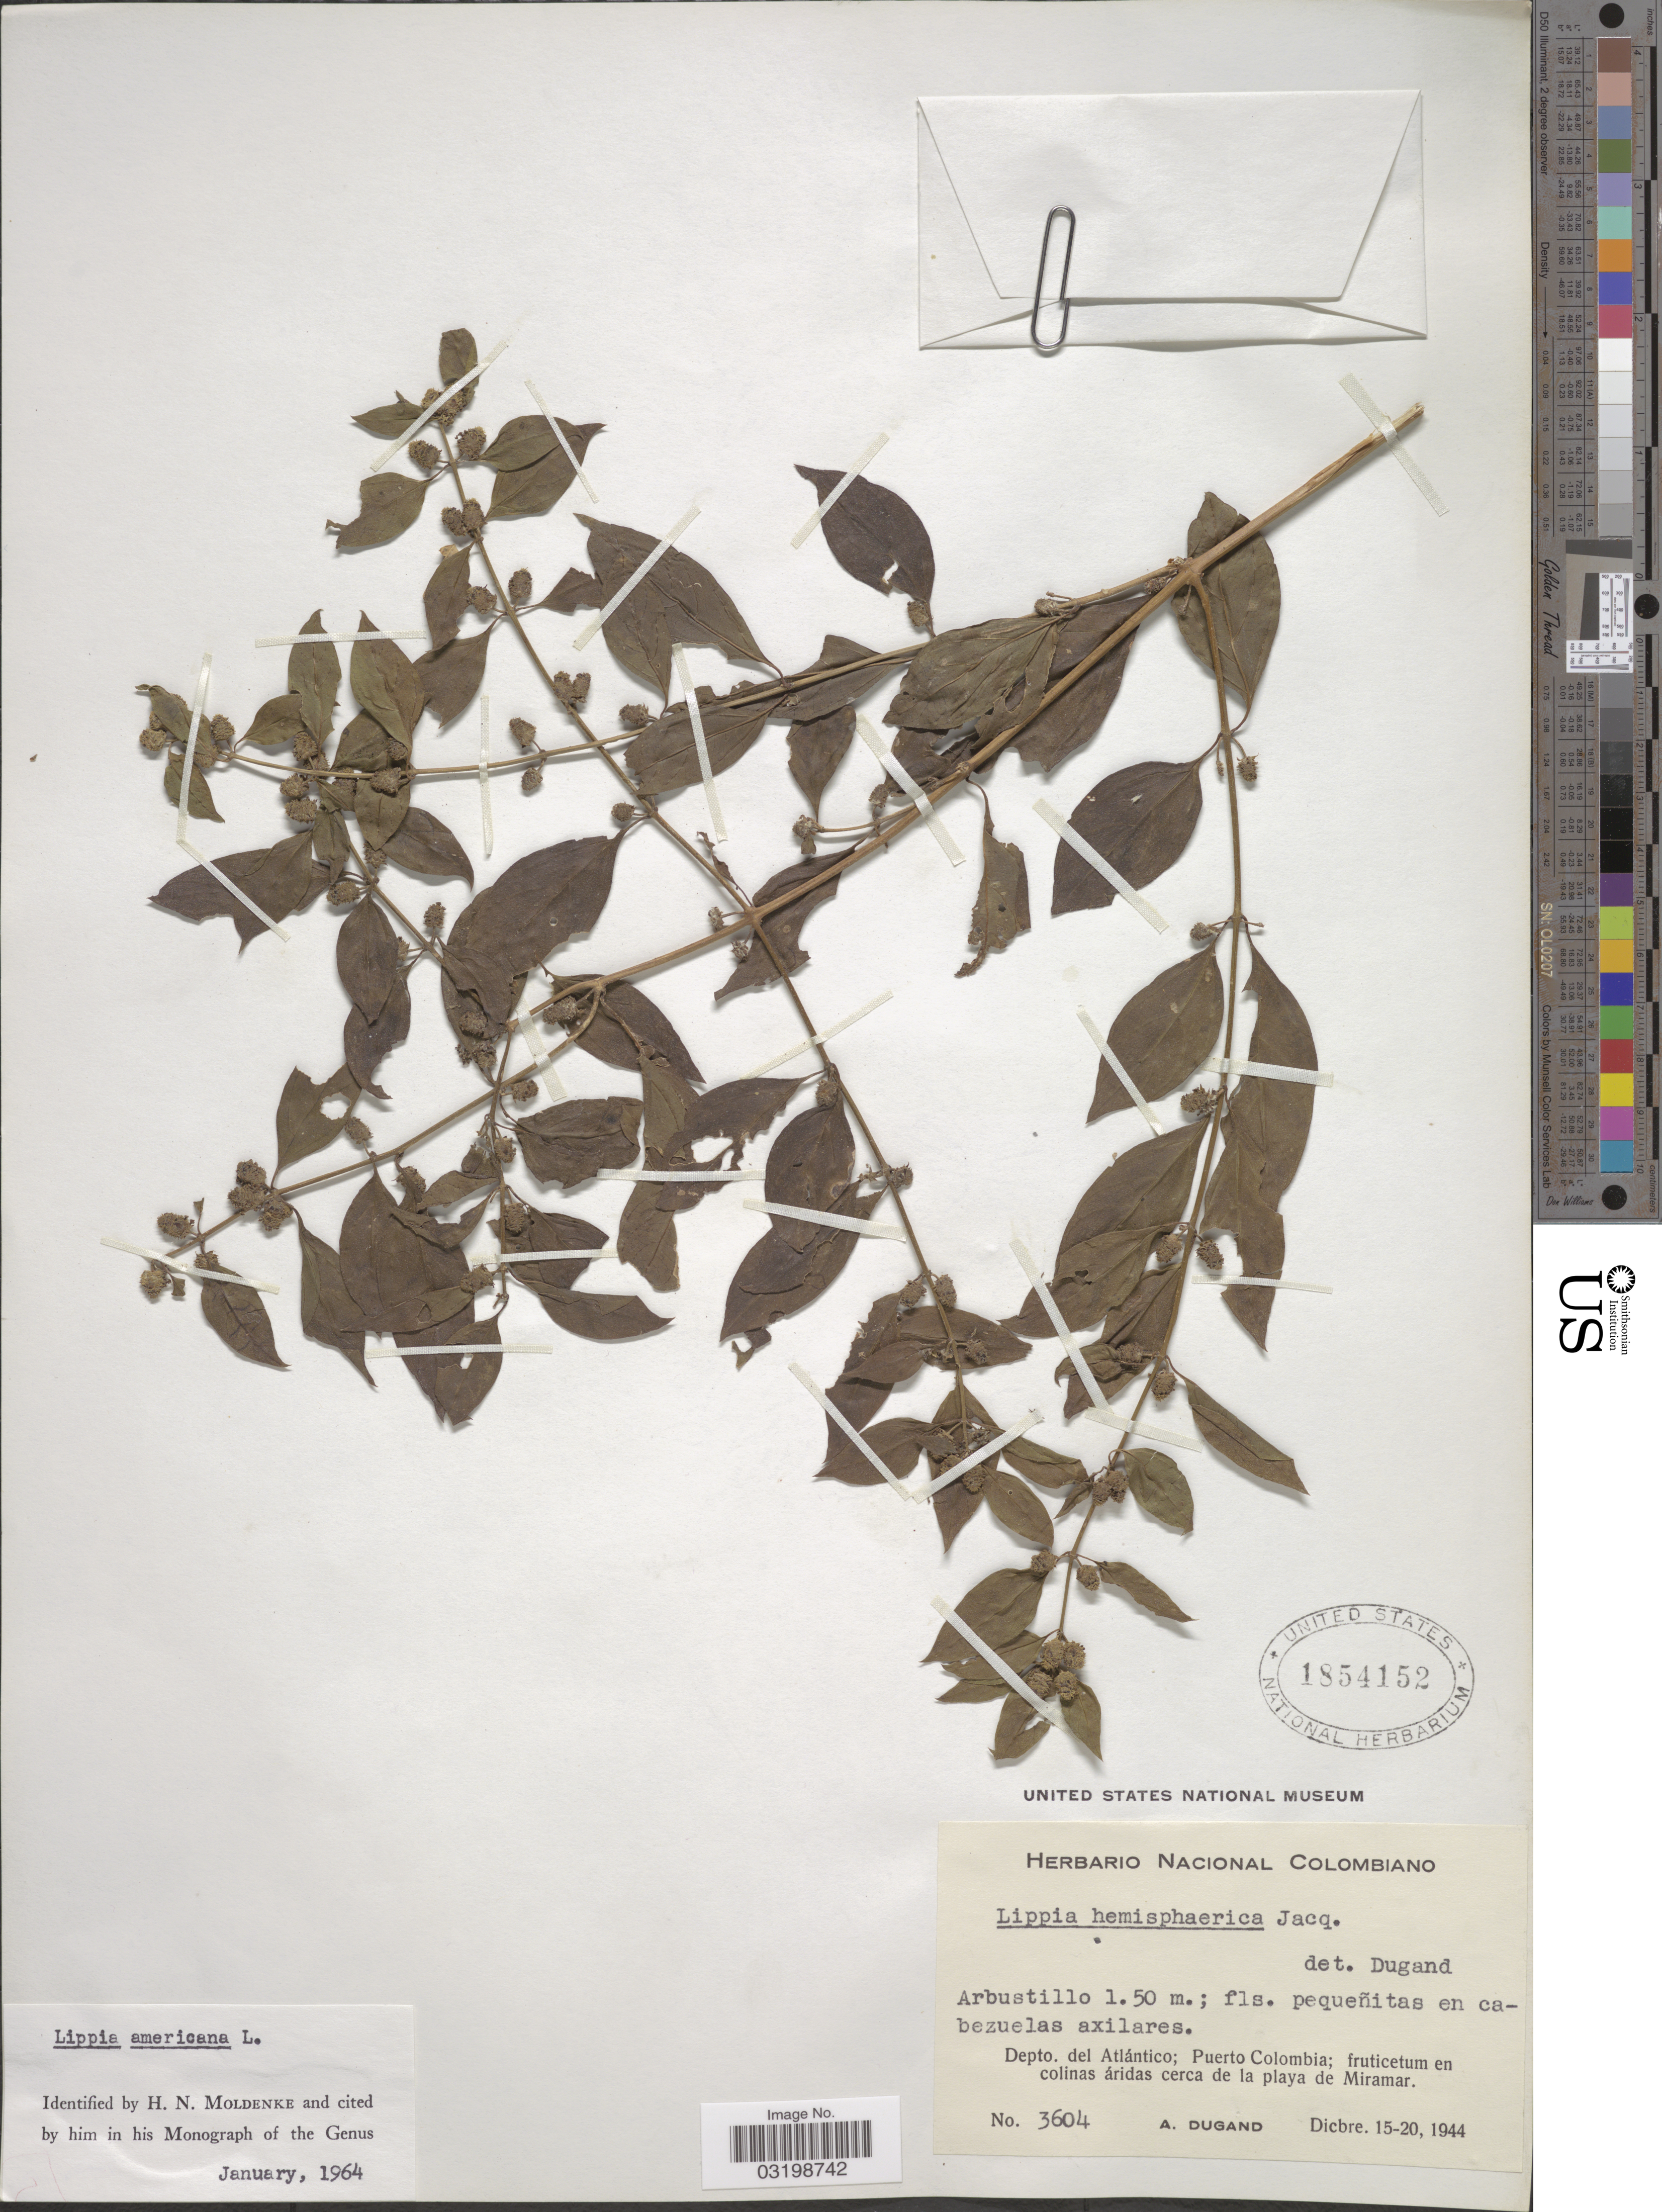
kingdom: Plantae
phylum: Tracheophyta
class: Magnoliopsida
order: Lamiales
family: Verbenaceae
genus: Lippia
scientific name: Lippia americana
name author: L.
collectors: A. Dugand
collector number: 3604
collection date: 1944-12-15/1944-12-20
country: Colombia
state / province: Atlántico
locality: Depto. del Atlántico; Puerto Colombia; fruticetum en colinas áridas cerca de la playa de Miramar.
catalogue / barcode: US 1854152